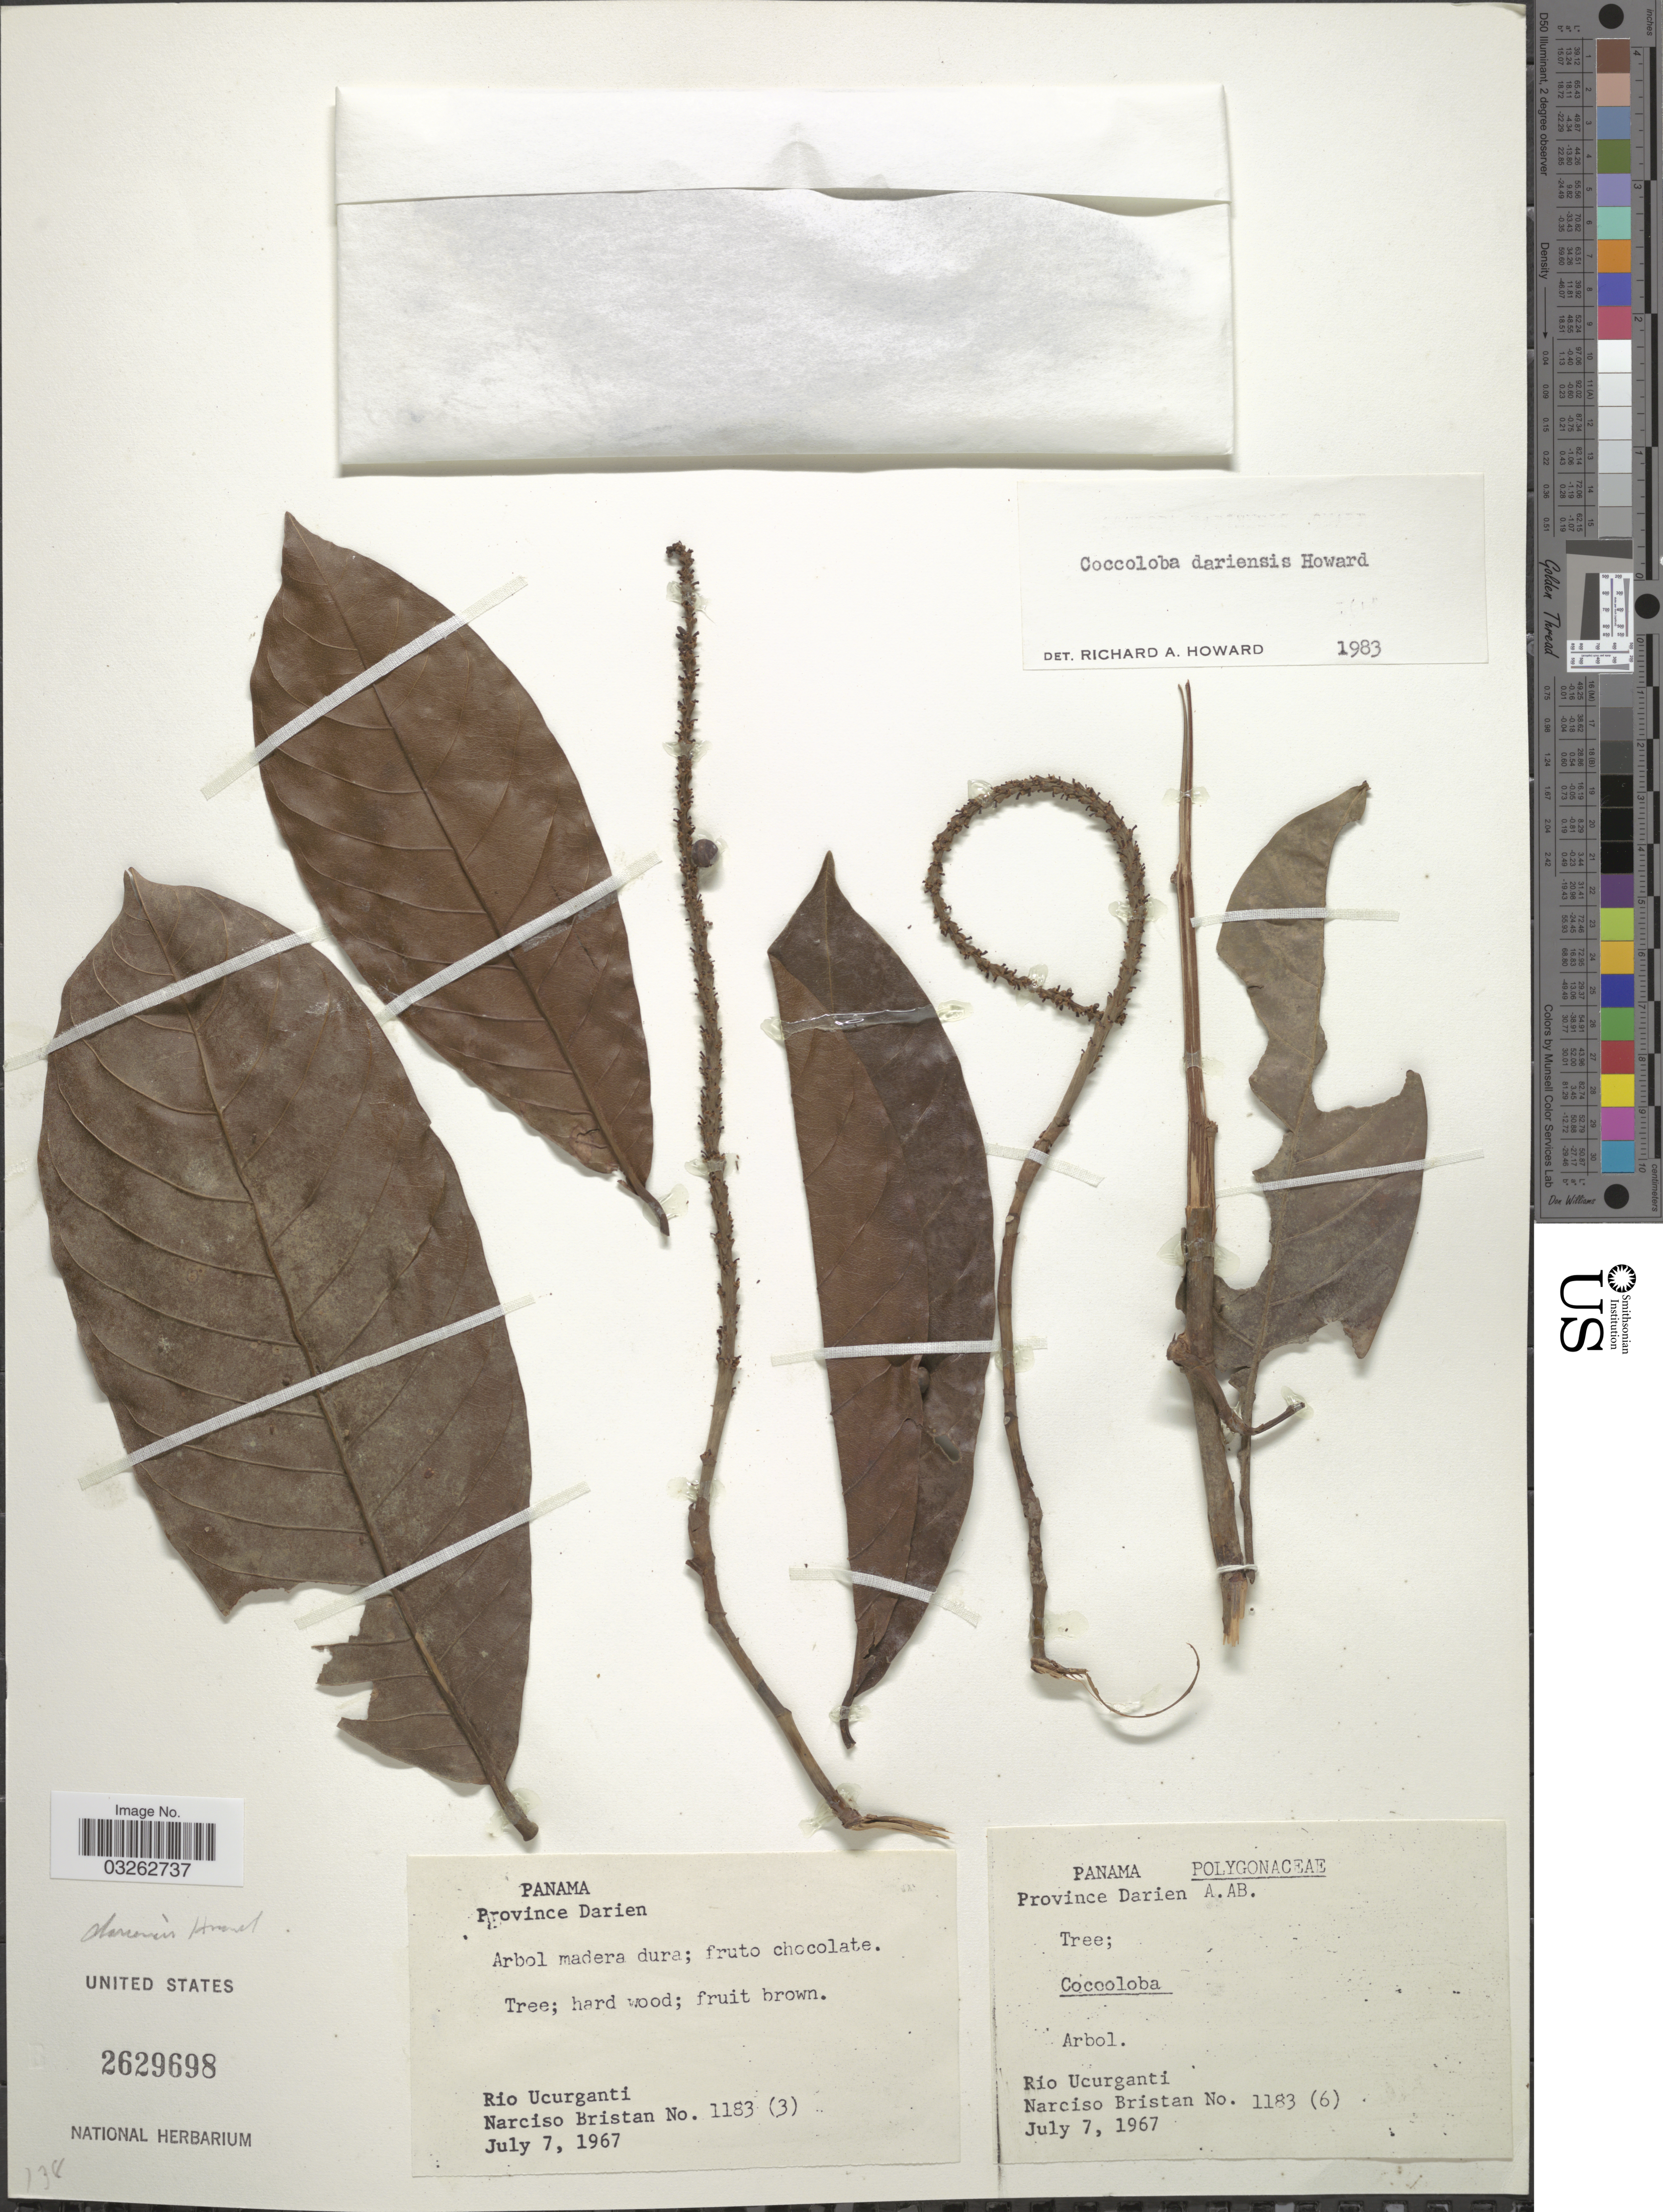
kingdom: Plantae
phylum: Tracheophyta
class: Magnoliopsida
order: Caryophyllales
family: Polygonaceae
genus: Coccoloba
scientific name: Coccoloba darienensis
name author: R.A. Howard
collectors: N. Bristan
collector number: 1183 (3)/(6)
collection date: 1967-07-07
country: Panama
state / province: Darién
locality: Rio Ucurganti.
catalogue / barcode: US 2629698